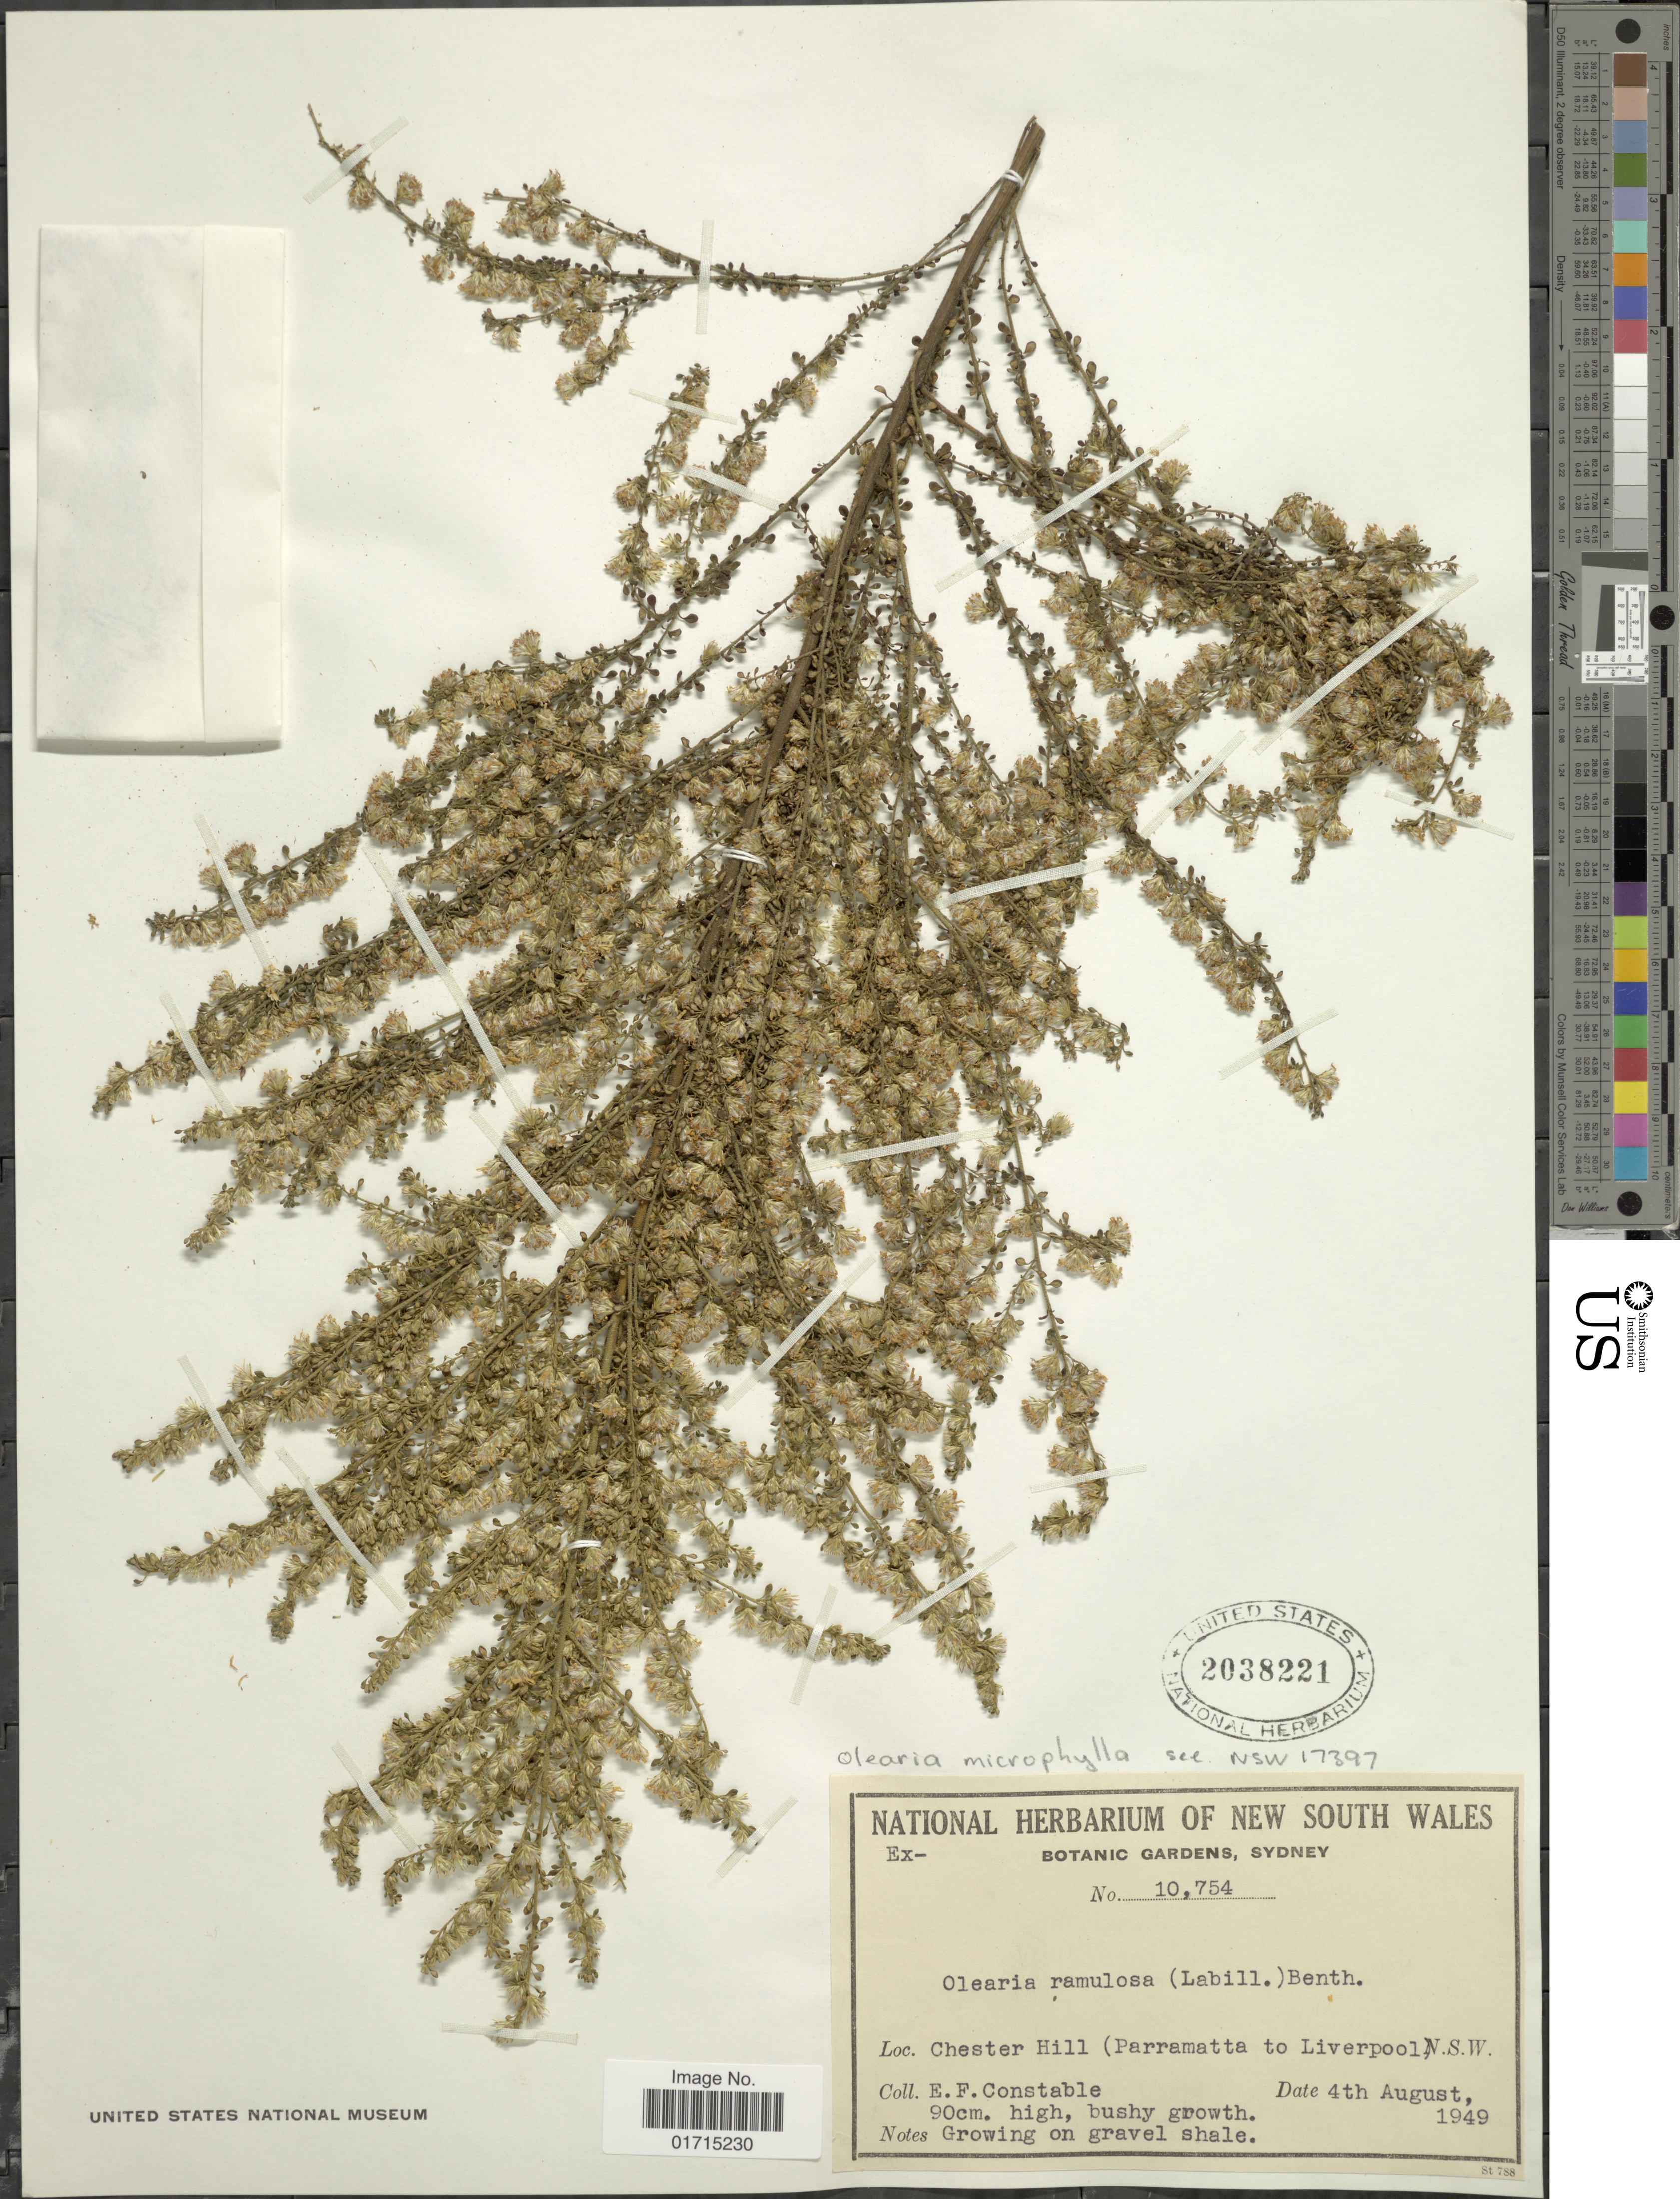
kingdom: Plantae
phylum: Tracheophyta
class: Magnoliopsida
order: Asterales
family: Asteraceae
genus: Olearia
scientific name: Olearia microphylla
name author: (Vent.) Maiden & Betche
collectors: E. F. Constable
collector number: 10754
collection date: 1949-08-04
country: Australia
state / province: New South Wales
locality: Chester Hill (Parramatta to Liverpool)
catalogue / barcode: US 2038221